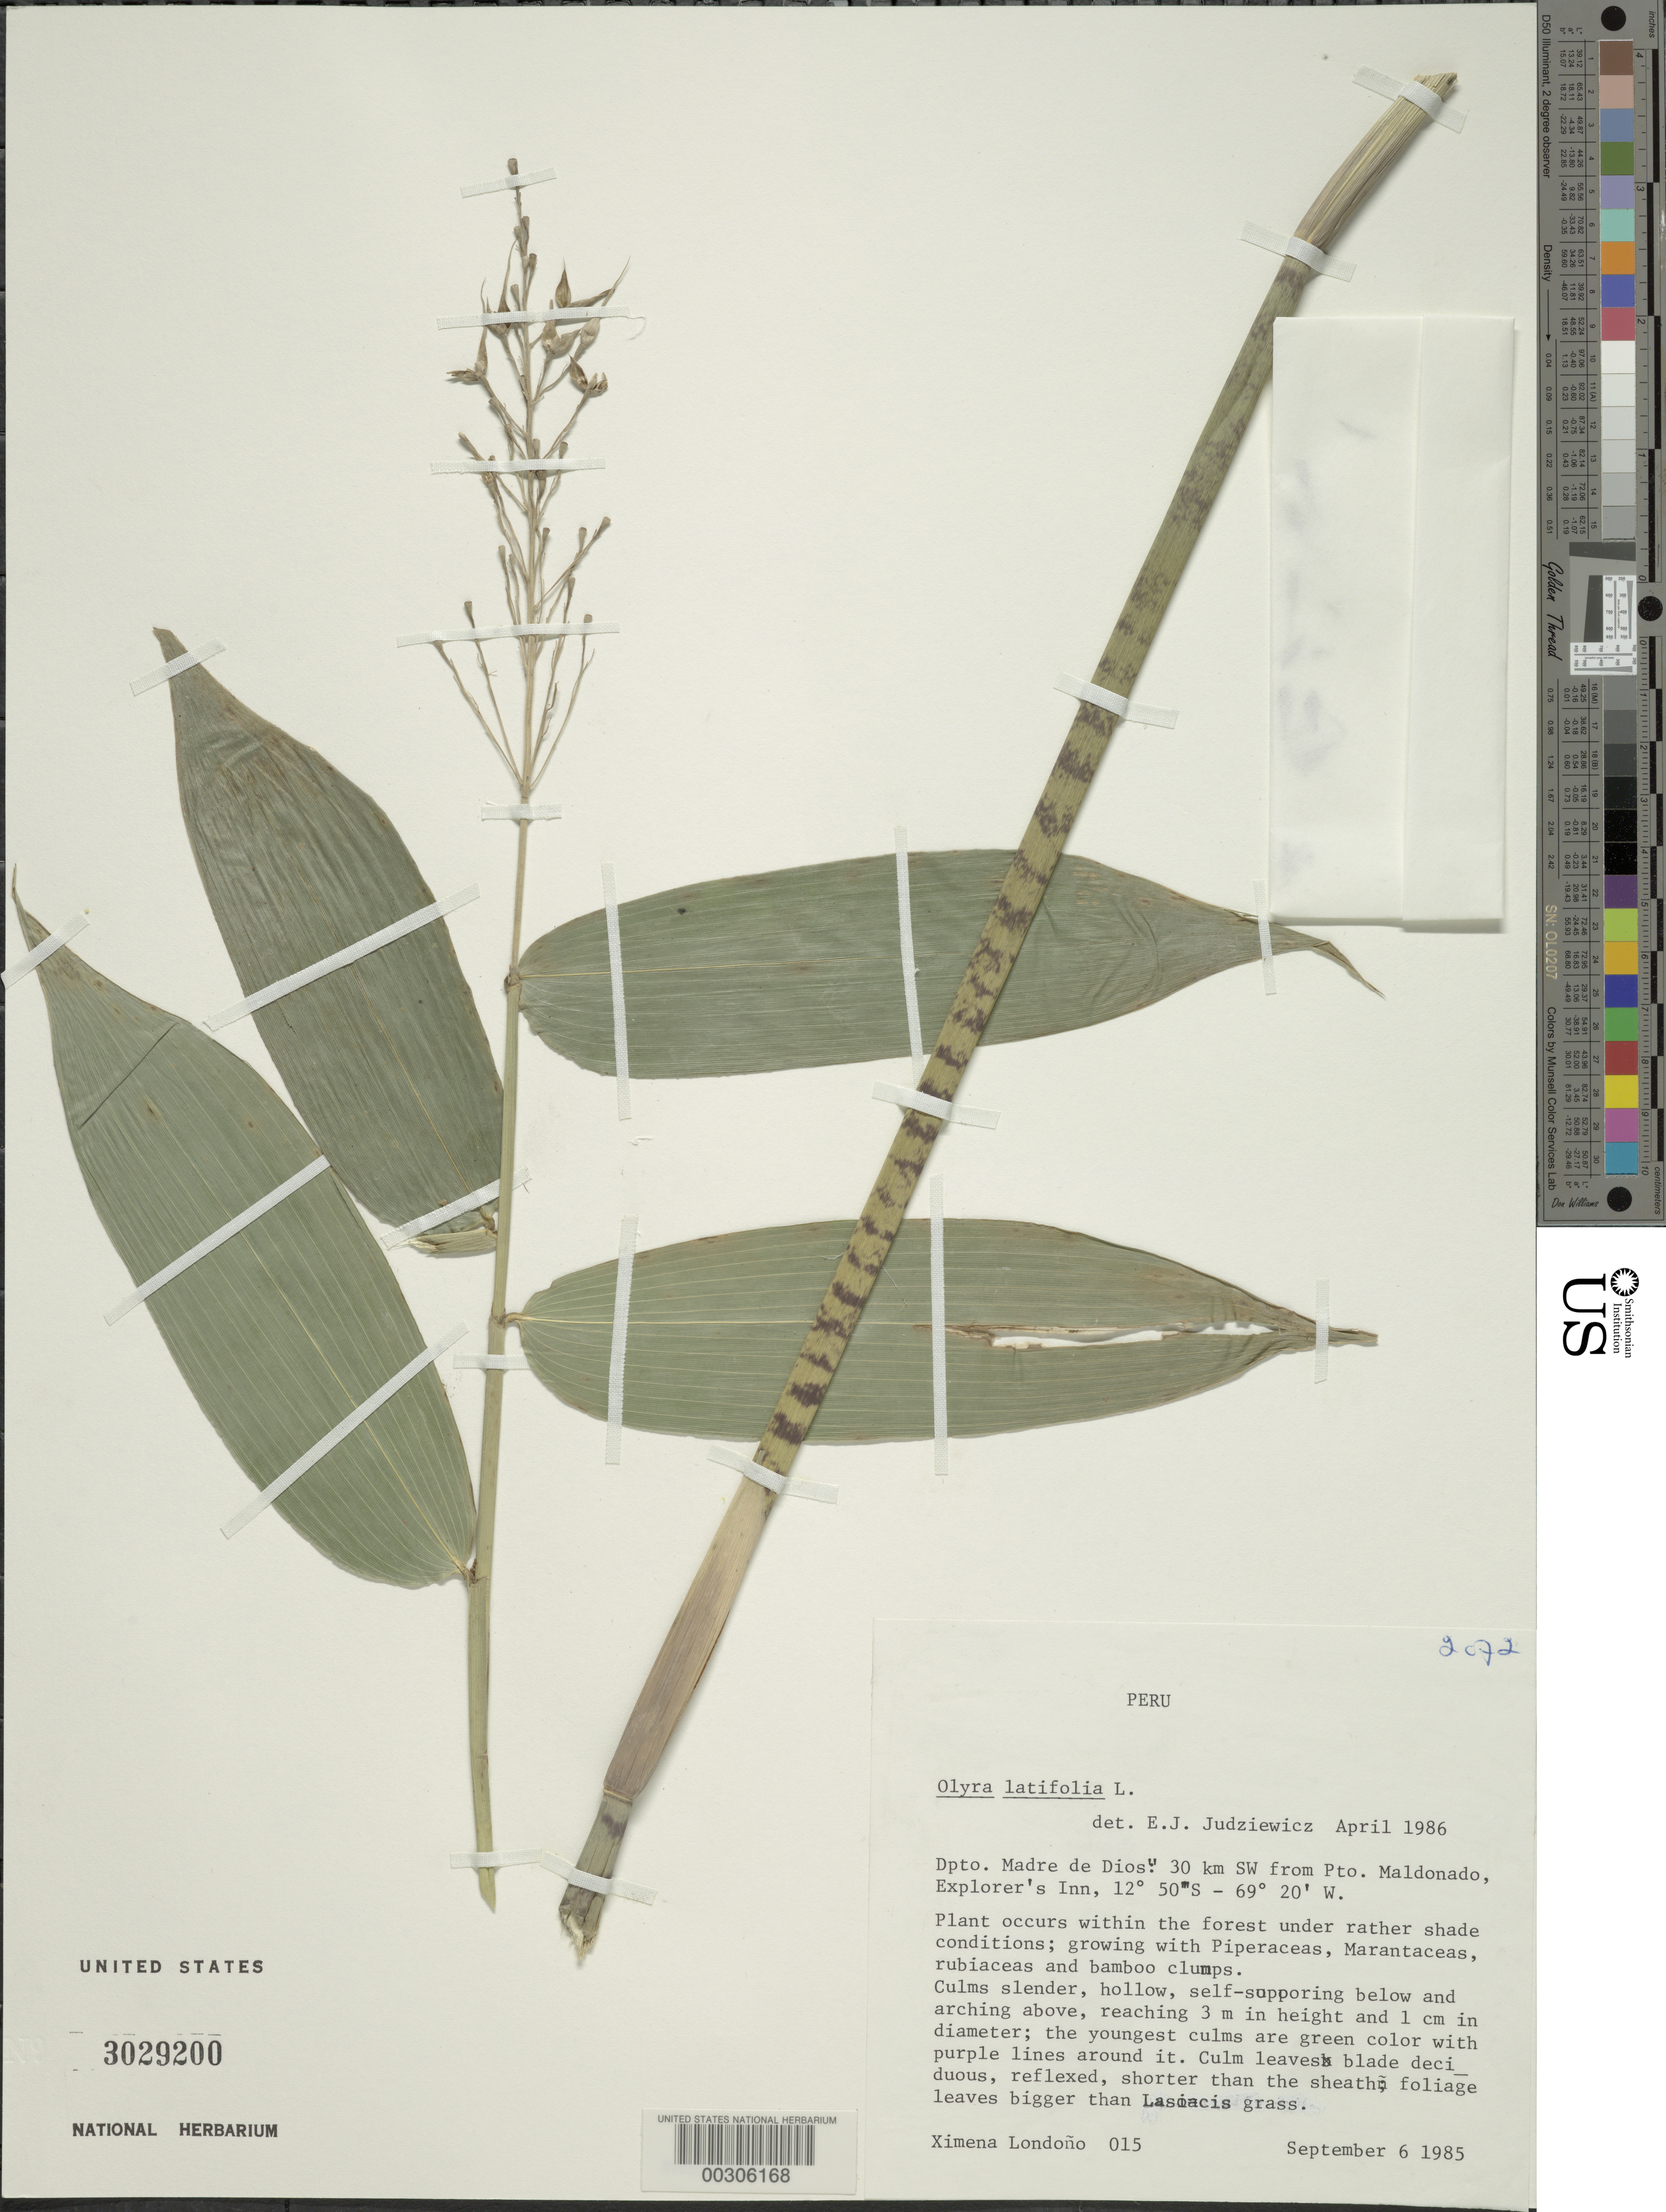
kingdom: Plantae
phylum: Tracheophyta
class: Liliopsida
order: Poales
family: Poaceae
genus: Olyra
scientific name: Olyra latifolia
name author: L.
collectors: X. Londoño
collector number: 85-015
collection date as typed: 06 Sep 1985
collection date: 1985-09-06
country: Peru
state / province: Madre de Dios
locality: Puerto maldonado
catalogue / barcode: US 3029200